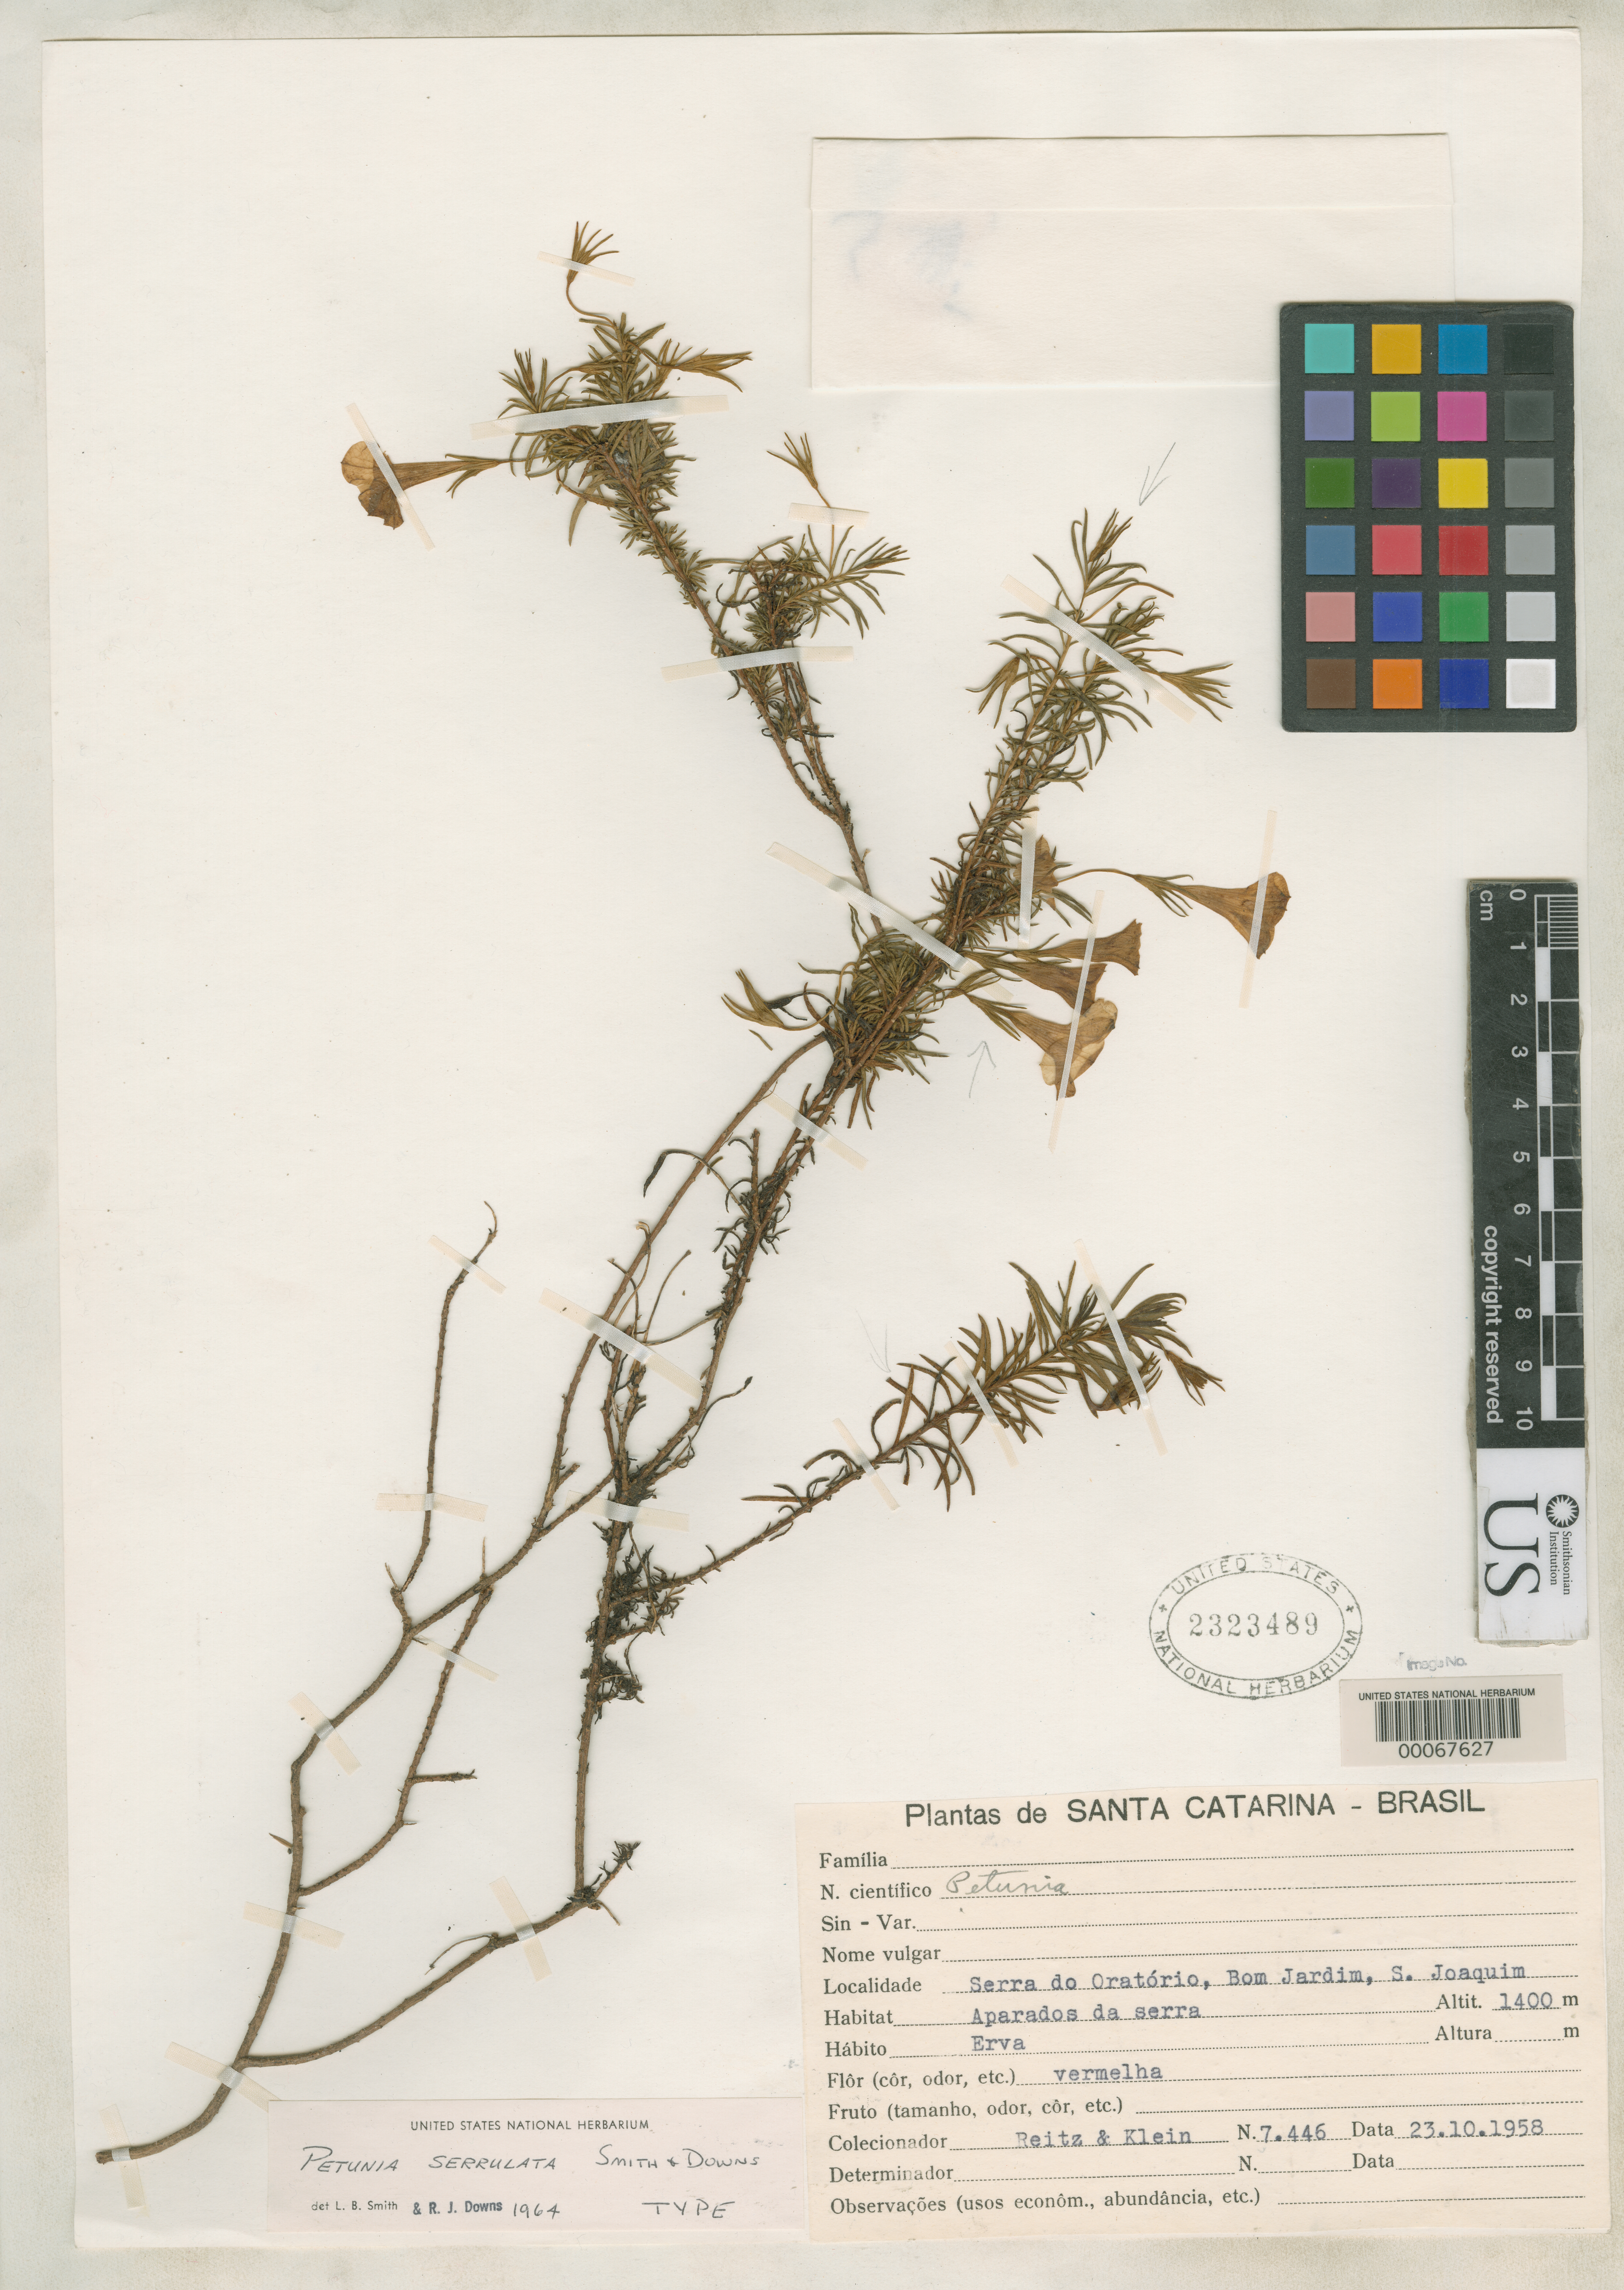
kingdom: Plantae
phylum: Tracheophyta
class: Magnoliopsida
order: Solanales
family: Solanaceae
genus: Petunia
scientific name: Petunia serrulata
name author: L.B. Sm. & Downs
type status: Holotype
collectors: R. Reitz & R. M. Klein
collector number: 7446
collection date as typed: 23 Oct 1958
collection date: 1958-10-23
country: Brazil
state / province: Santa Catarina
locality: Serra do Oratorio, Bomjardim.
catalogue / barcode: US 2323489